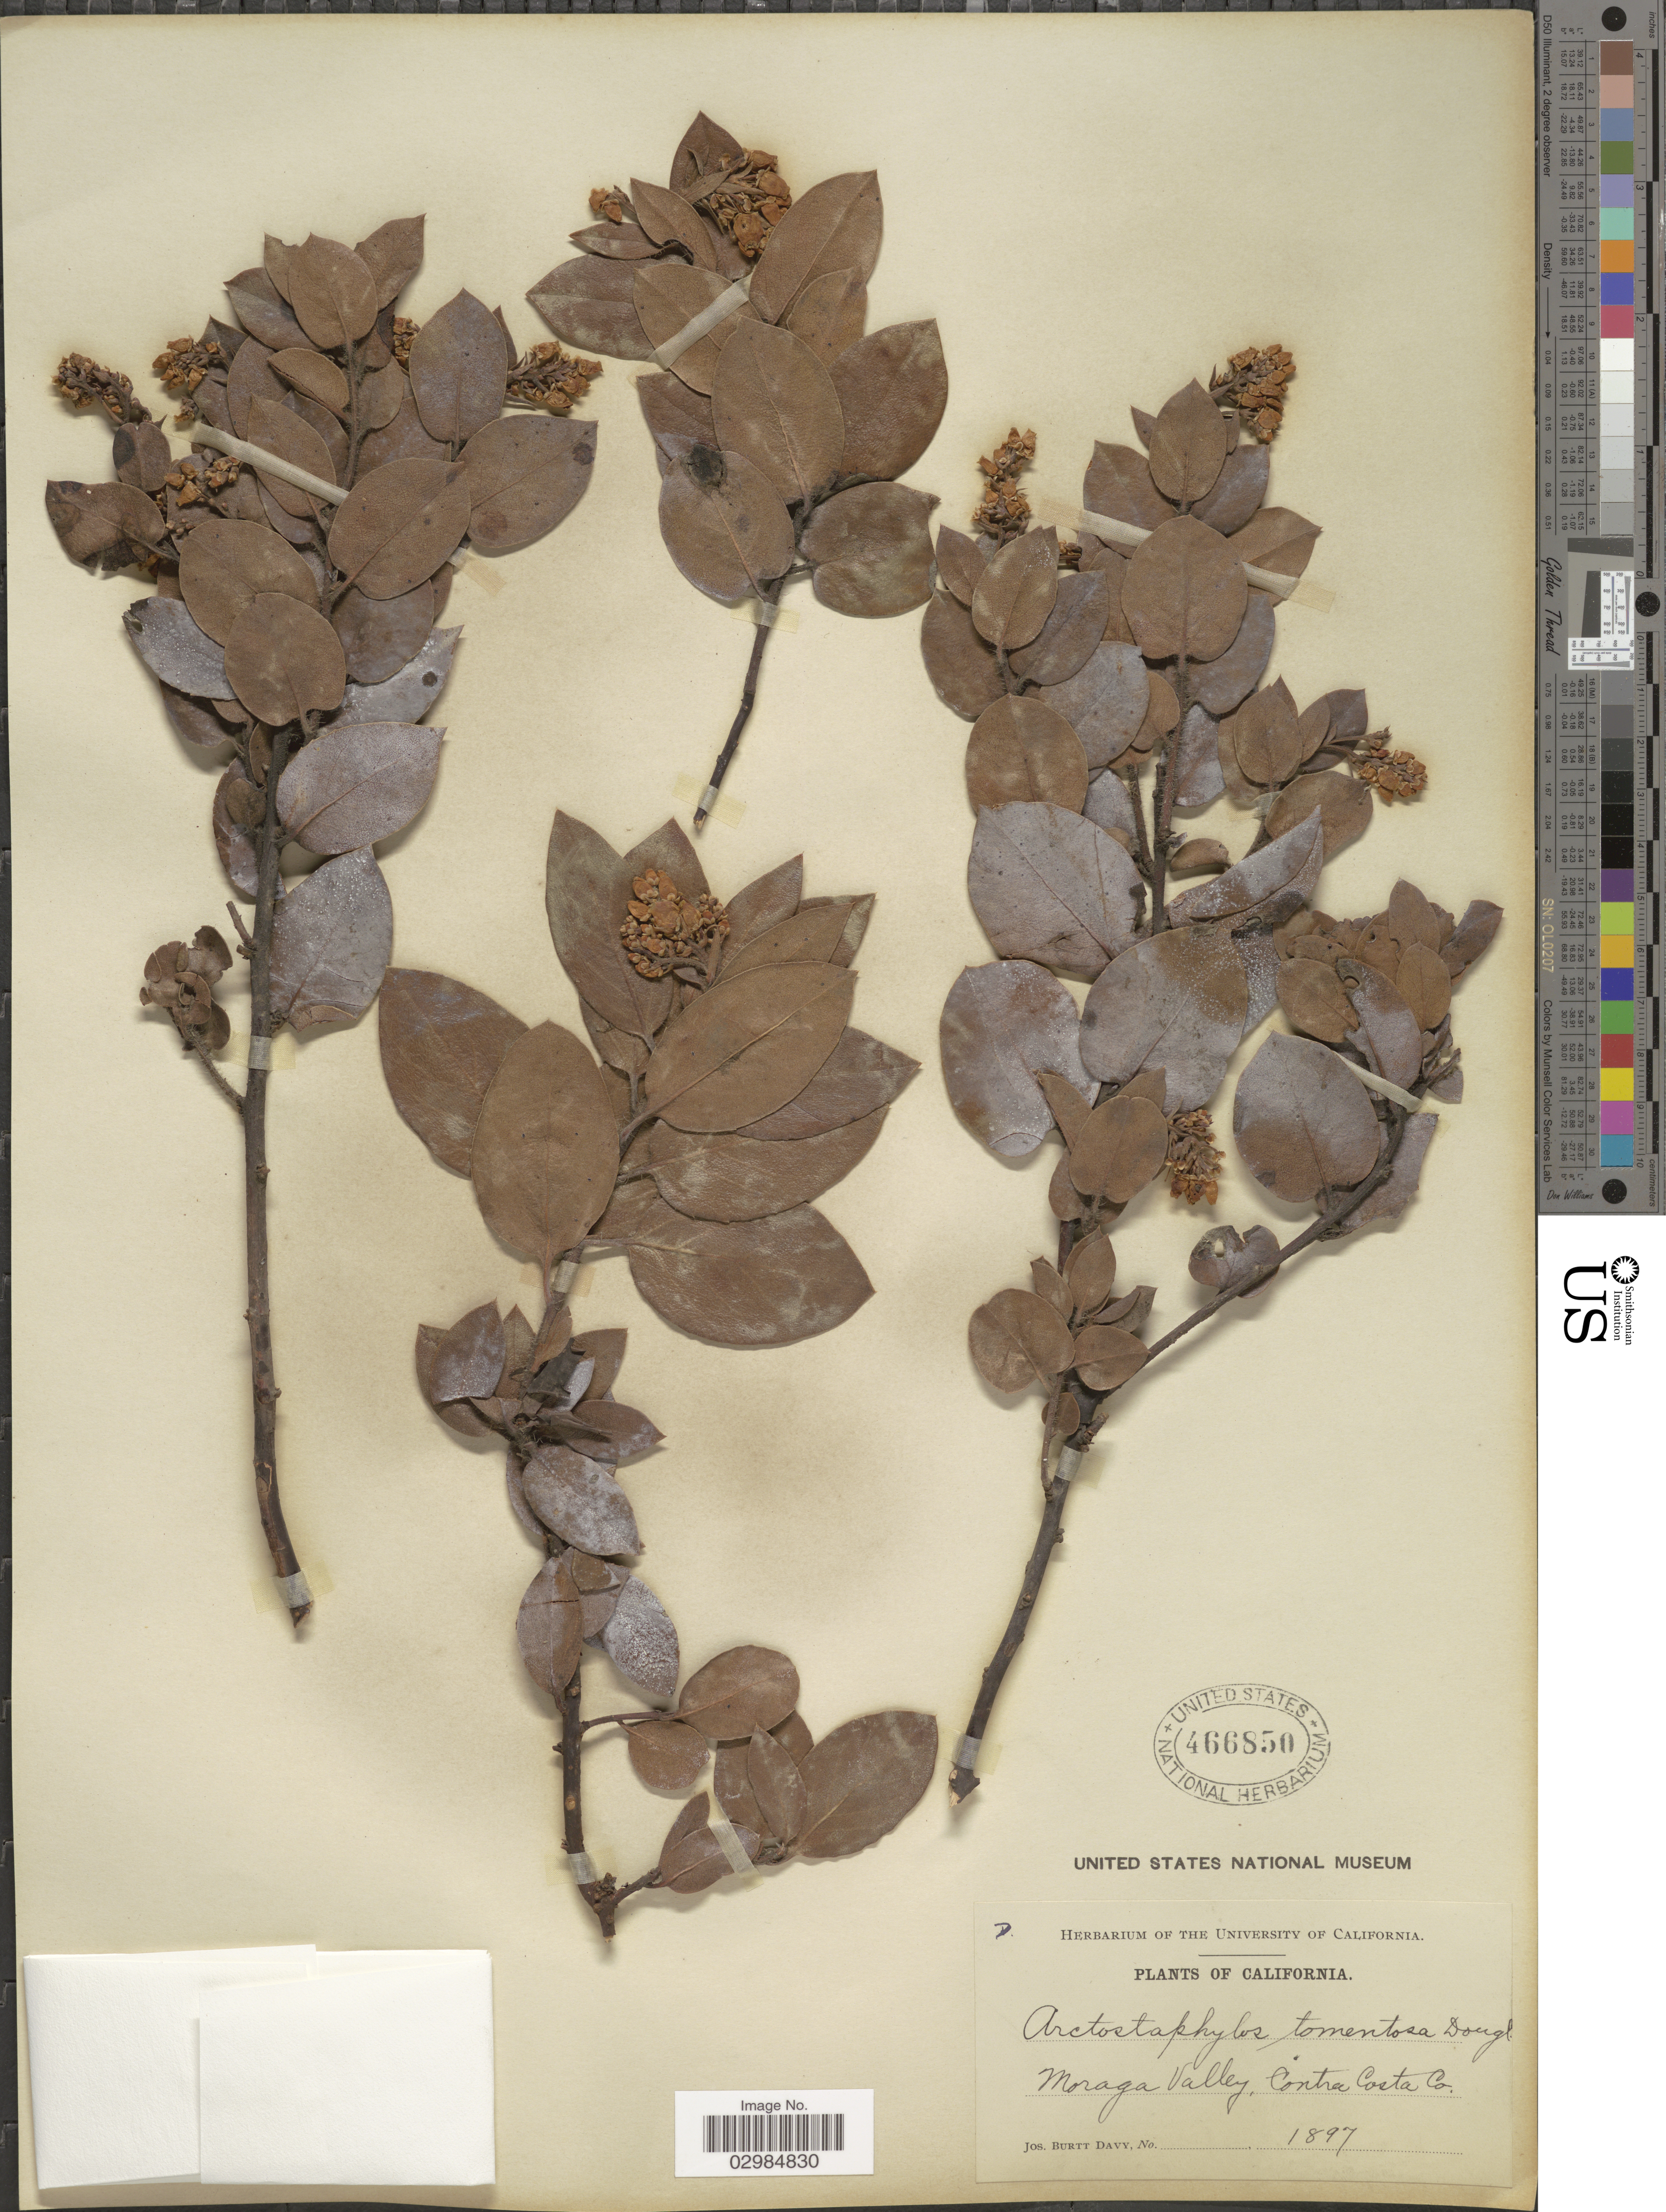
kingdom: Plantae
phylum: Tracheophyta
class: Magnoliopsida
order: Ericales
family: Ericaceae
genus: Arctostaphylos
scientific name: Arctostaphylos tomentosa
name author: (Pursh) Lindl.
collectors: J. Burtt Davy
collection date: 1897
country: United States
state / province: California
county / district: Contra Costa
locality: Moraga Valley, Contra Costa Co.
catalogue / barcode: US 466850